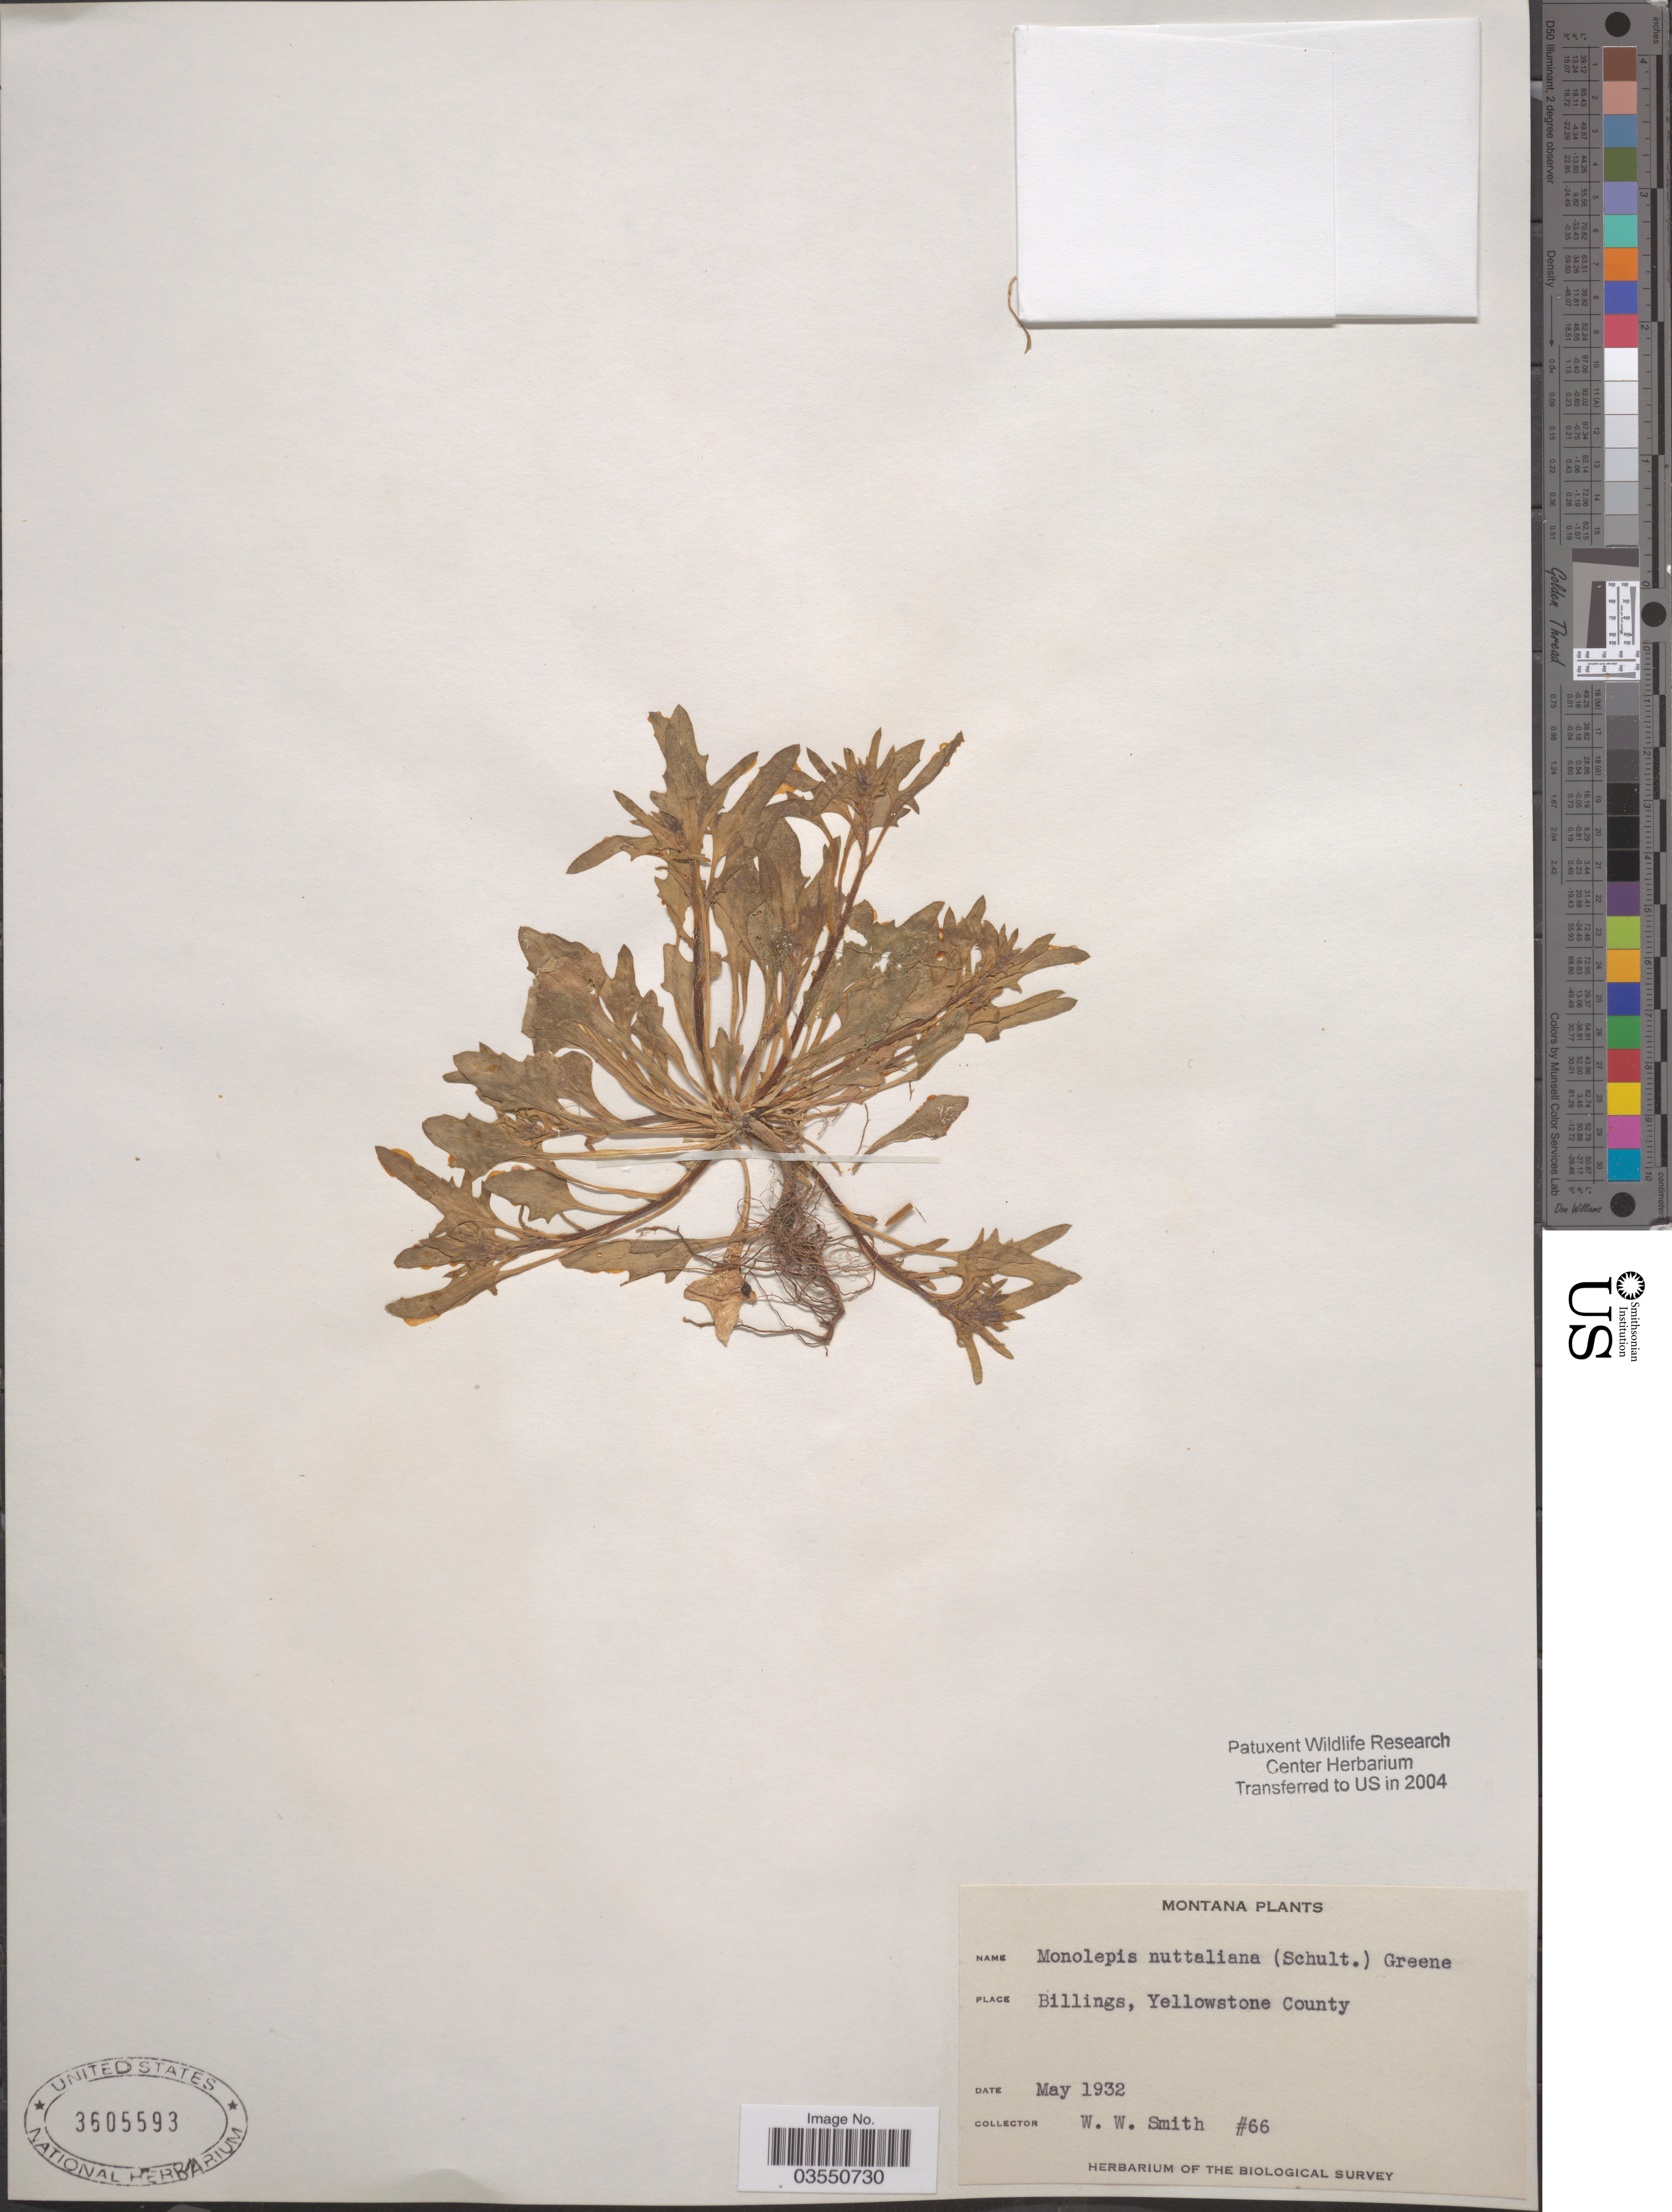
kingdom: Plantae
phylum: Tracheophyta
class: Magnoliopsida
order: Caryophyllales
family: Amaranthaceae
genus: Blitum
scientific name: Blitum nuttallianum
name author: Schult.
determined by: U.S. National Herbarium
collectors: W. W. Smith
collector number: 66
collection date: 1932-05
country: United States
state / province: Montana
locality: Billings, Yellowstone County.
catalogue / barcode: US 3605593